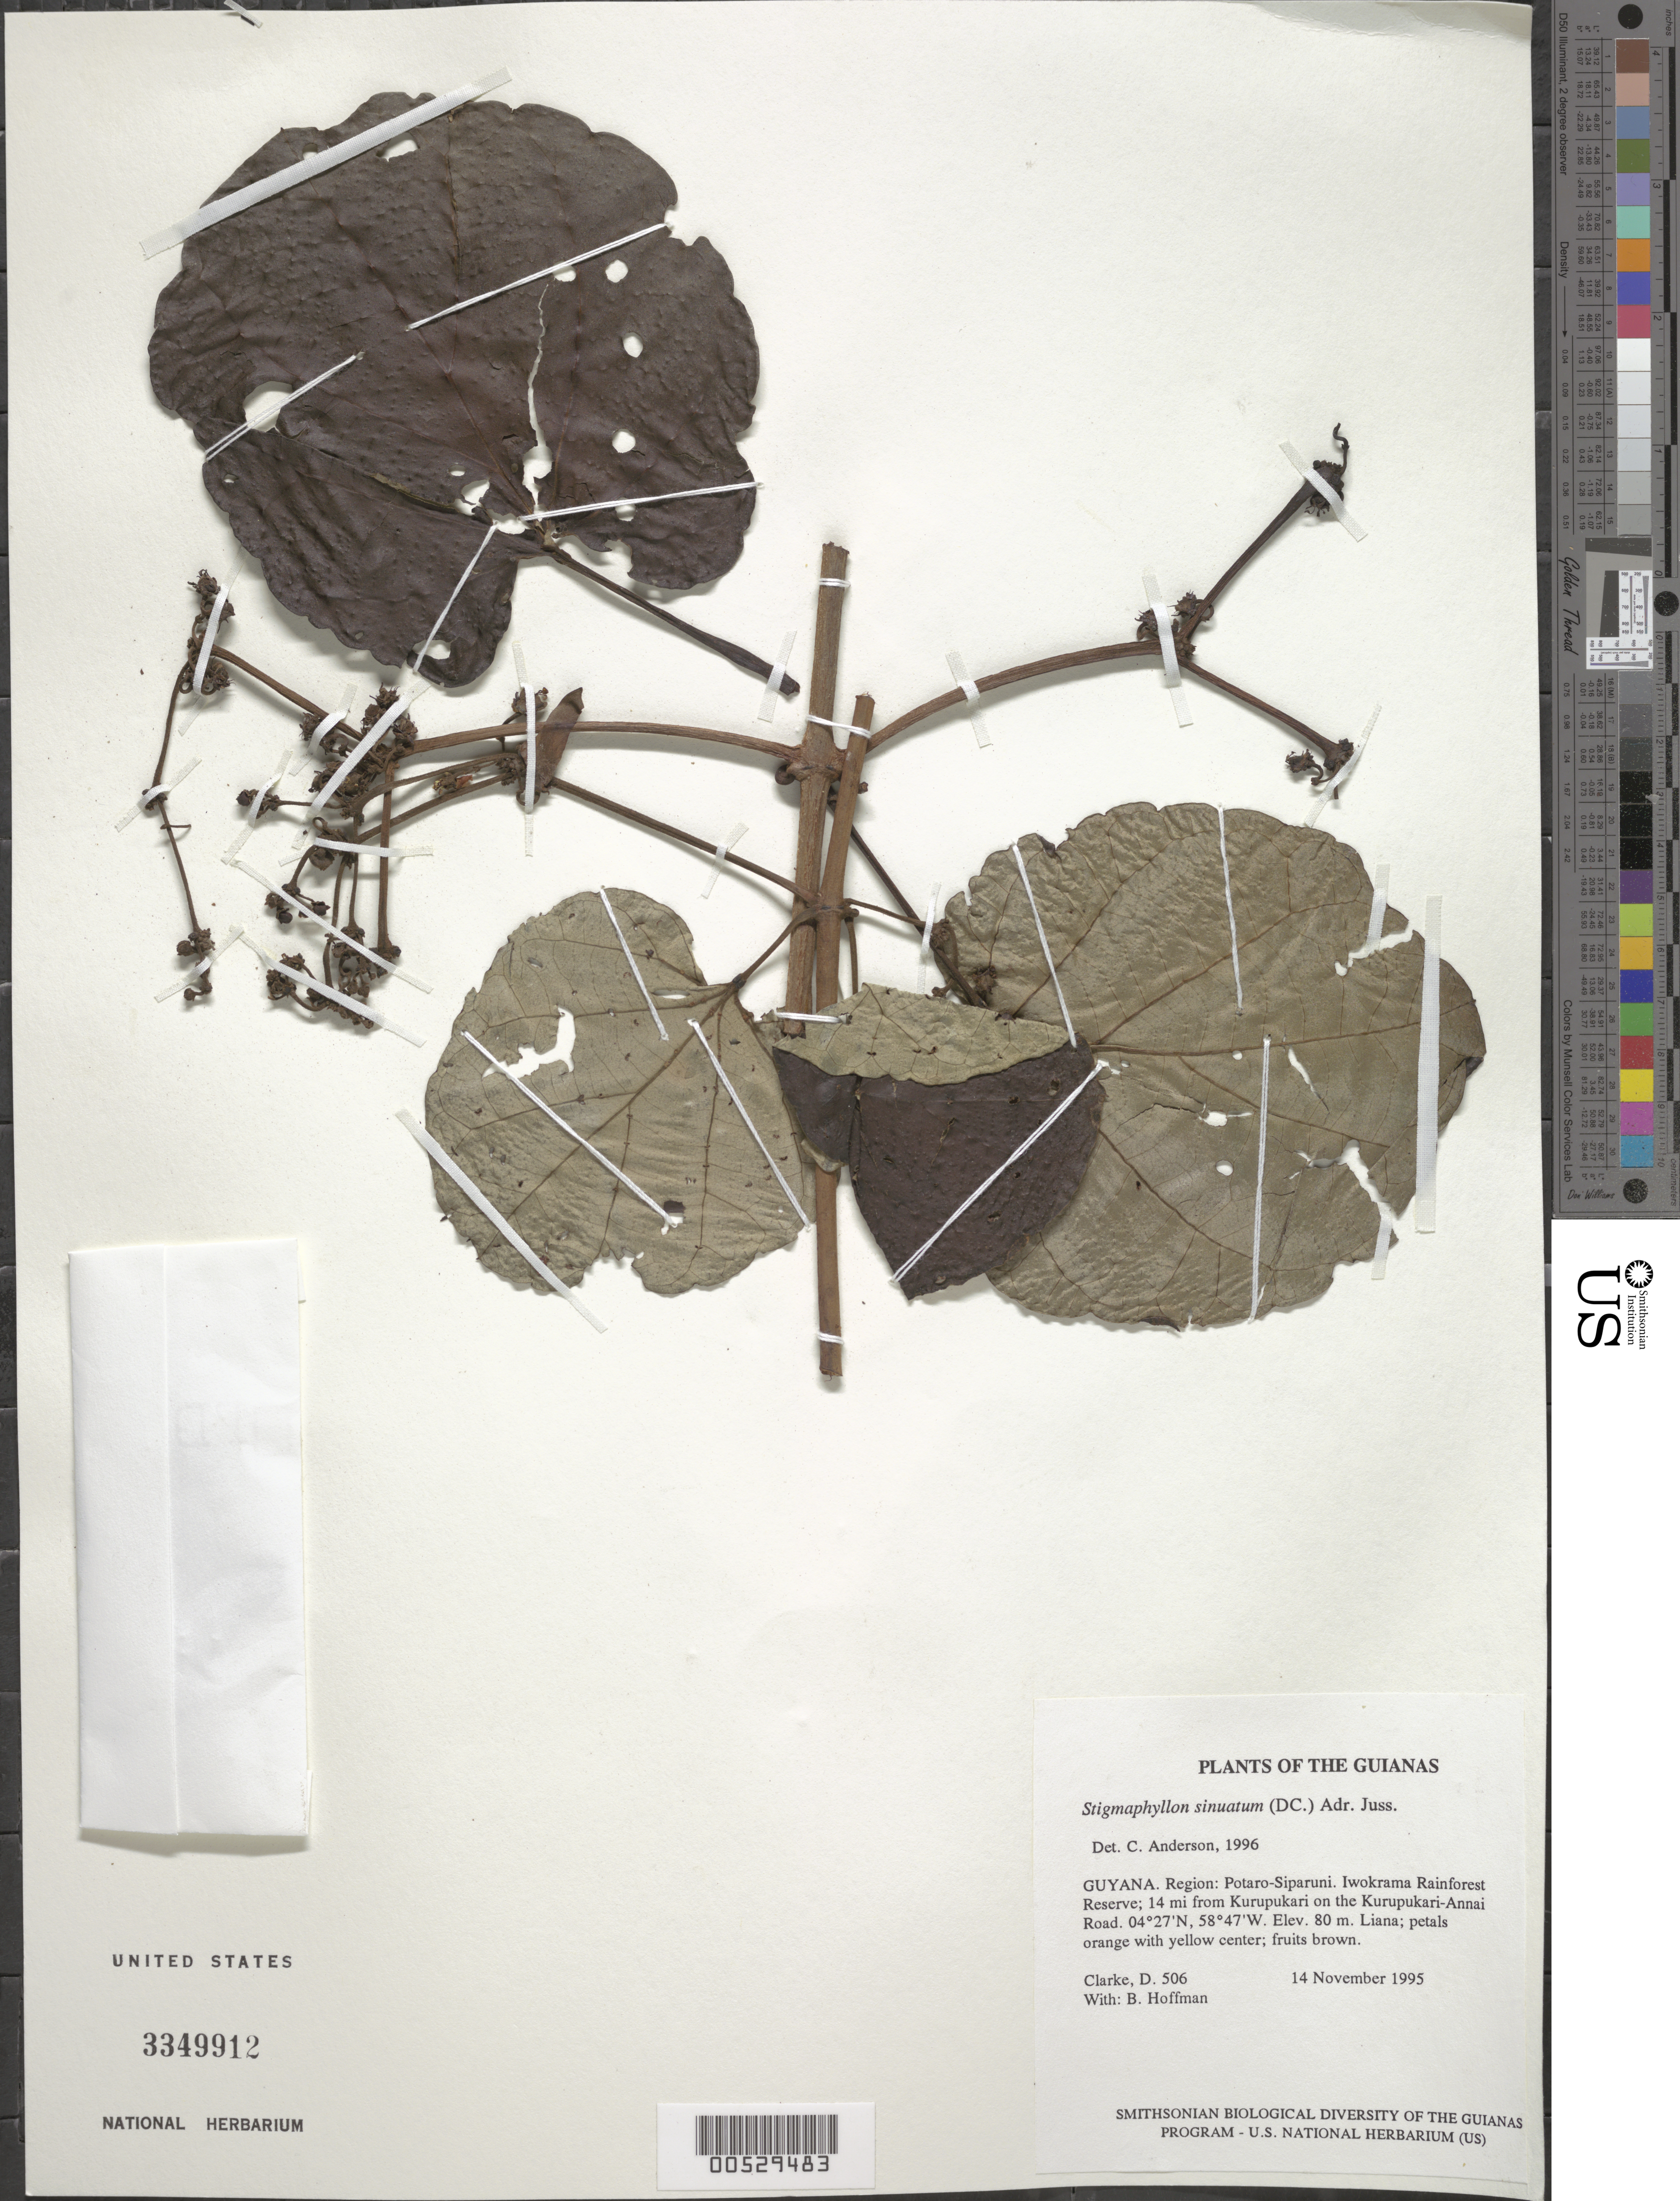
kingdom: Plantae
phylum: Tracheophyta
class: Magnoliopsida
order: Malpighiales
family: Malpighiaceae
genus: Stigmaphyllon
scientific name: Stigmaphyllon sinuatum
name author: (DC.) A. Juss.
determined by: Anderson, C.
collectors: H. D. Clarke & B. Hoffman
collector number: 506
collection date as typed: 14 November 1995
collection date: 1995-11-14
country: Guyana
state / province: Potaro-Siparuni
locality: Iwokrama Rainforest Reserve; 14 mi from Kurupukari on the Kurupukari-Annai Road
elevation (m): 80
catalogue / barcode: US 3349912